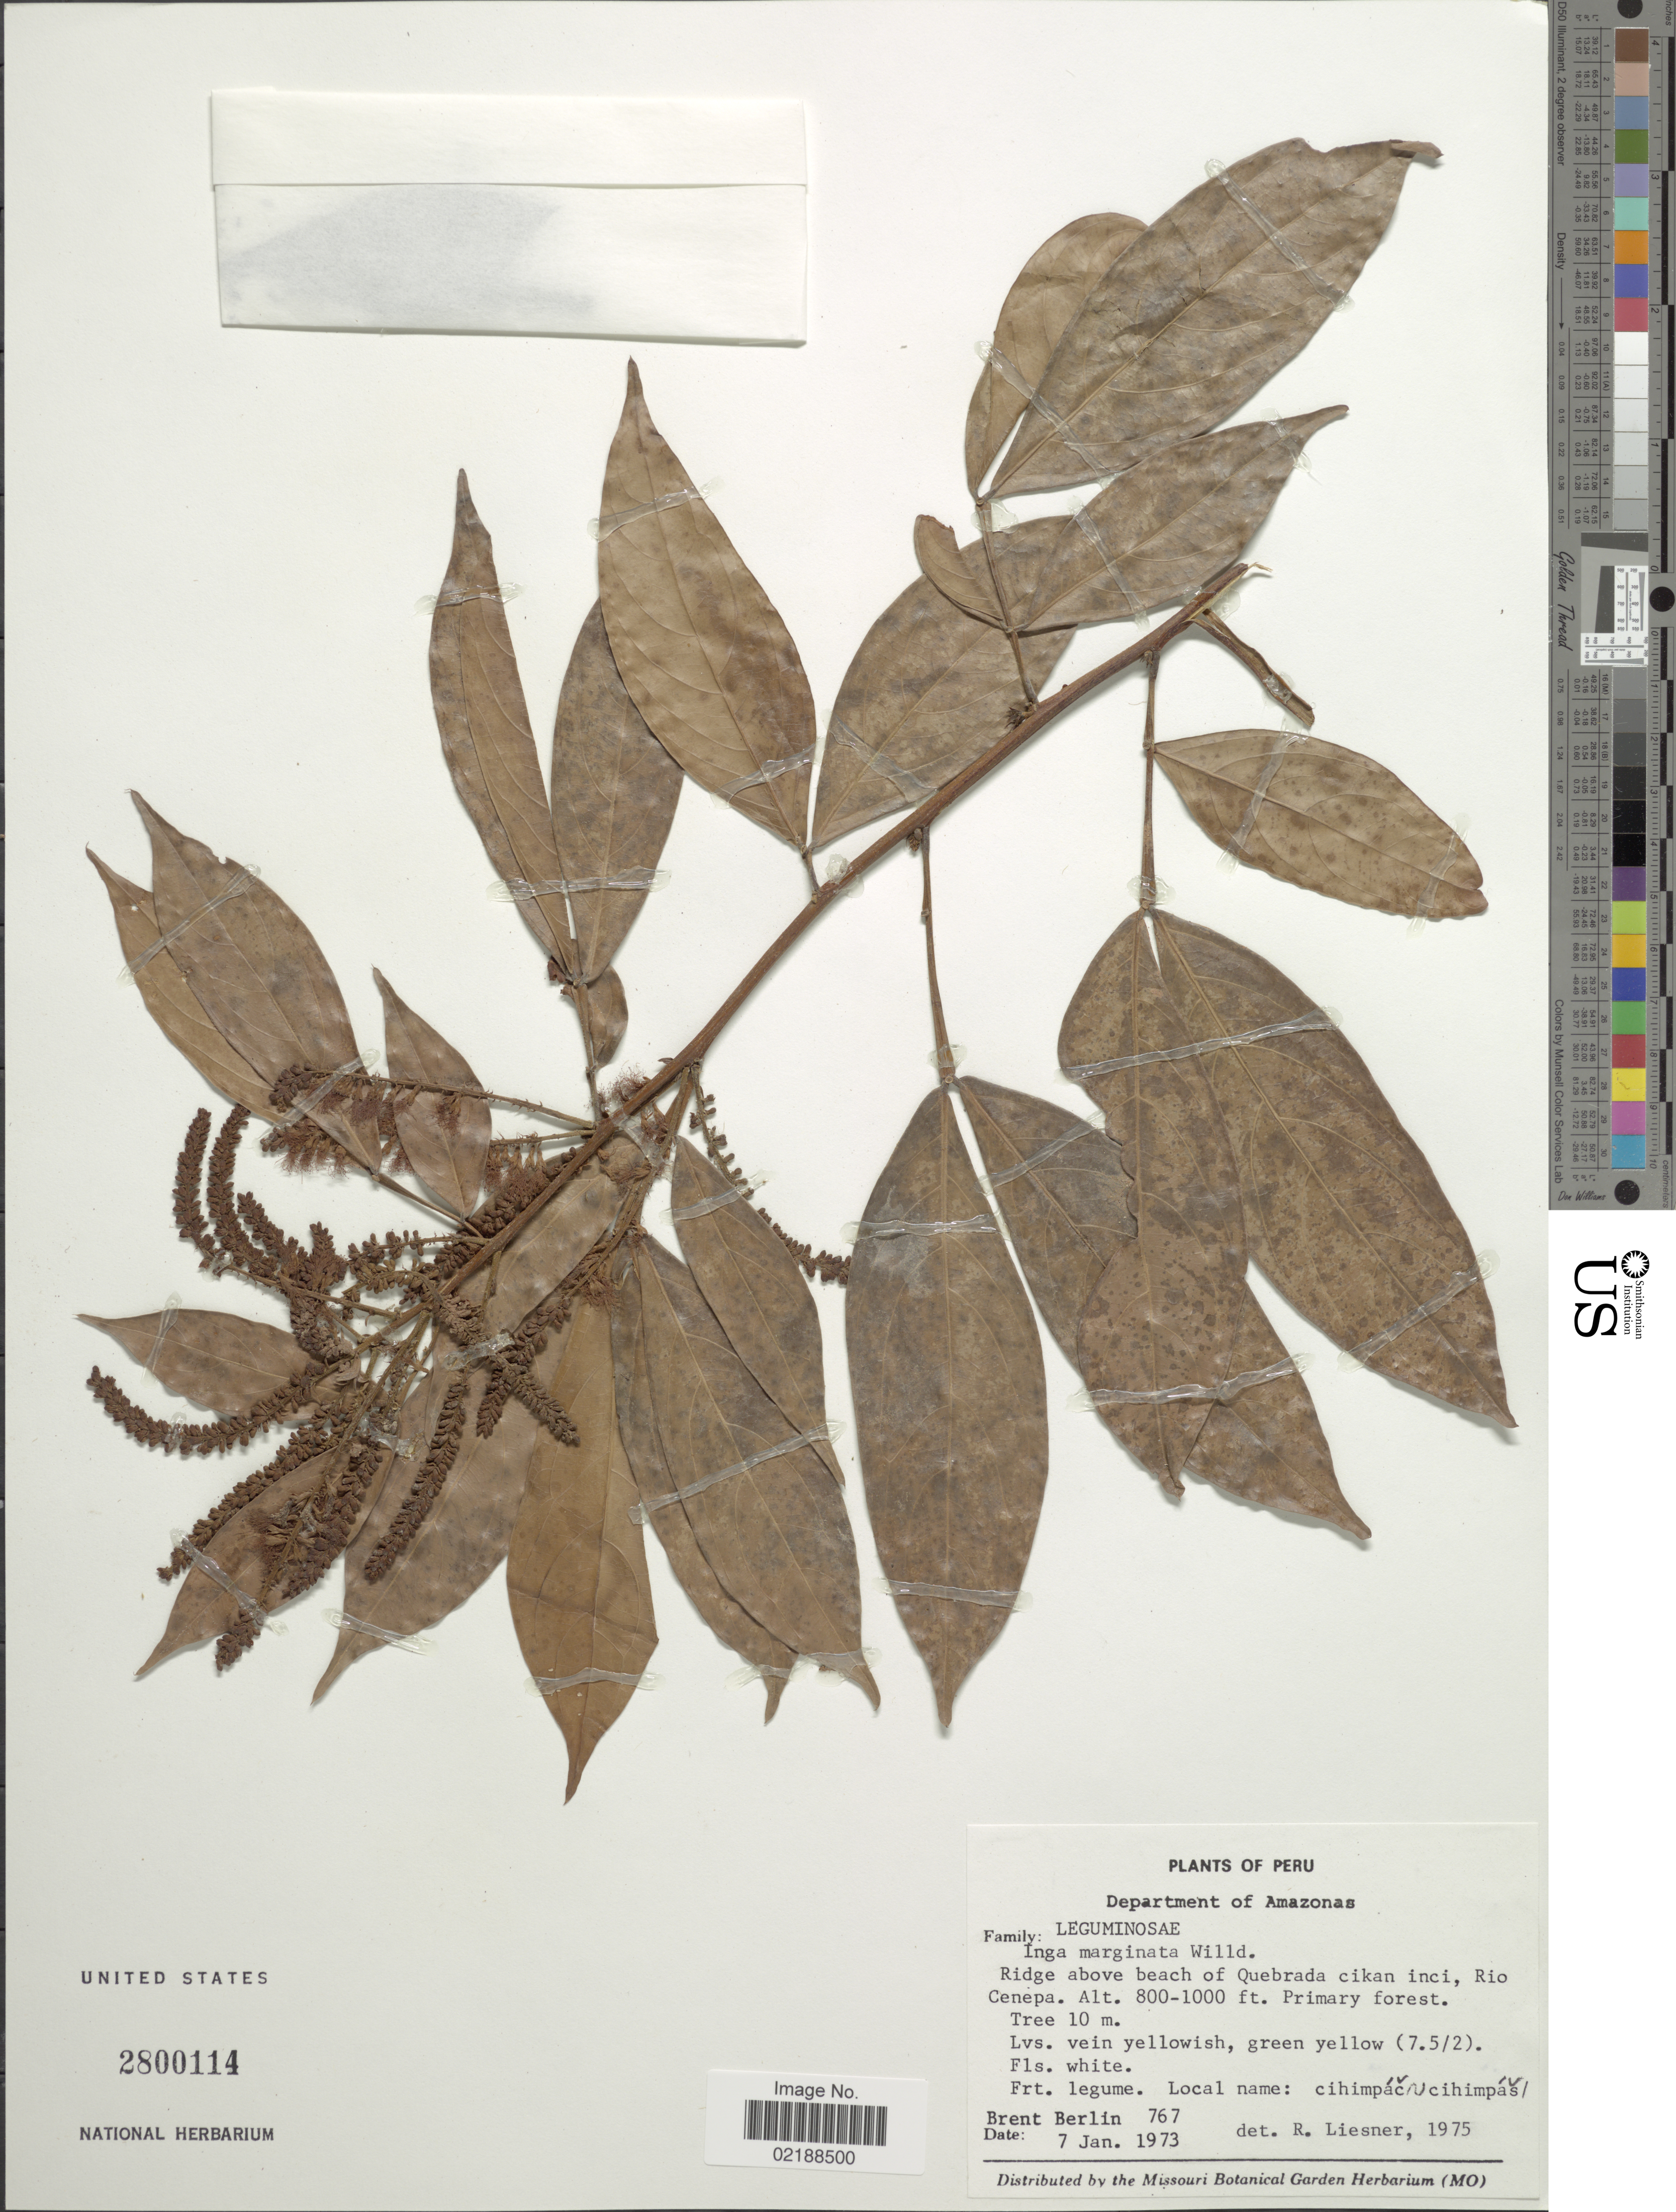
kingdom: Plantae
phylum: Tracheophyta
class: Magnoliopsida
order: Fabales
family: Fabaceae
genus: Inga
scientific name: Inga marginata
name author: Willd.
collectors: B. Berlin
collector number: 767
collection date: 1973-01-07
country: Peru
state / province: Amazonas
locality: Ridge above beach of Quebrada cikan inci, Rio Cenepa. Primary forest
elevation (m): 244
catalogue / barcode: US 2800114